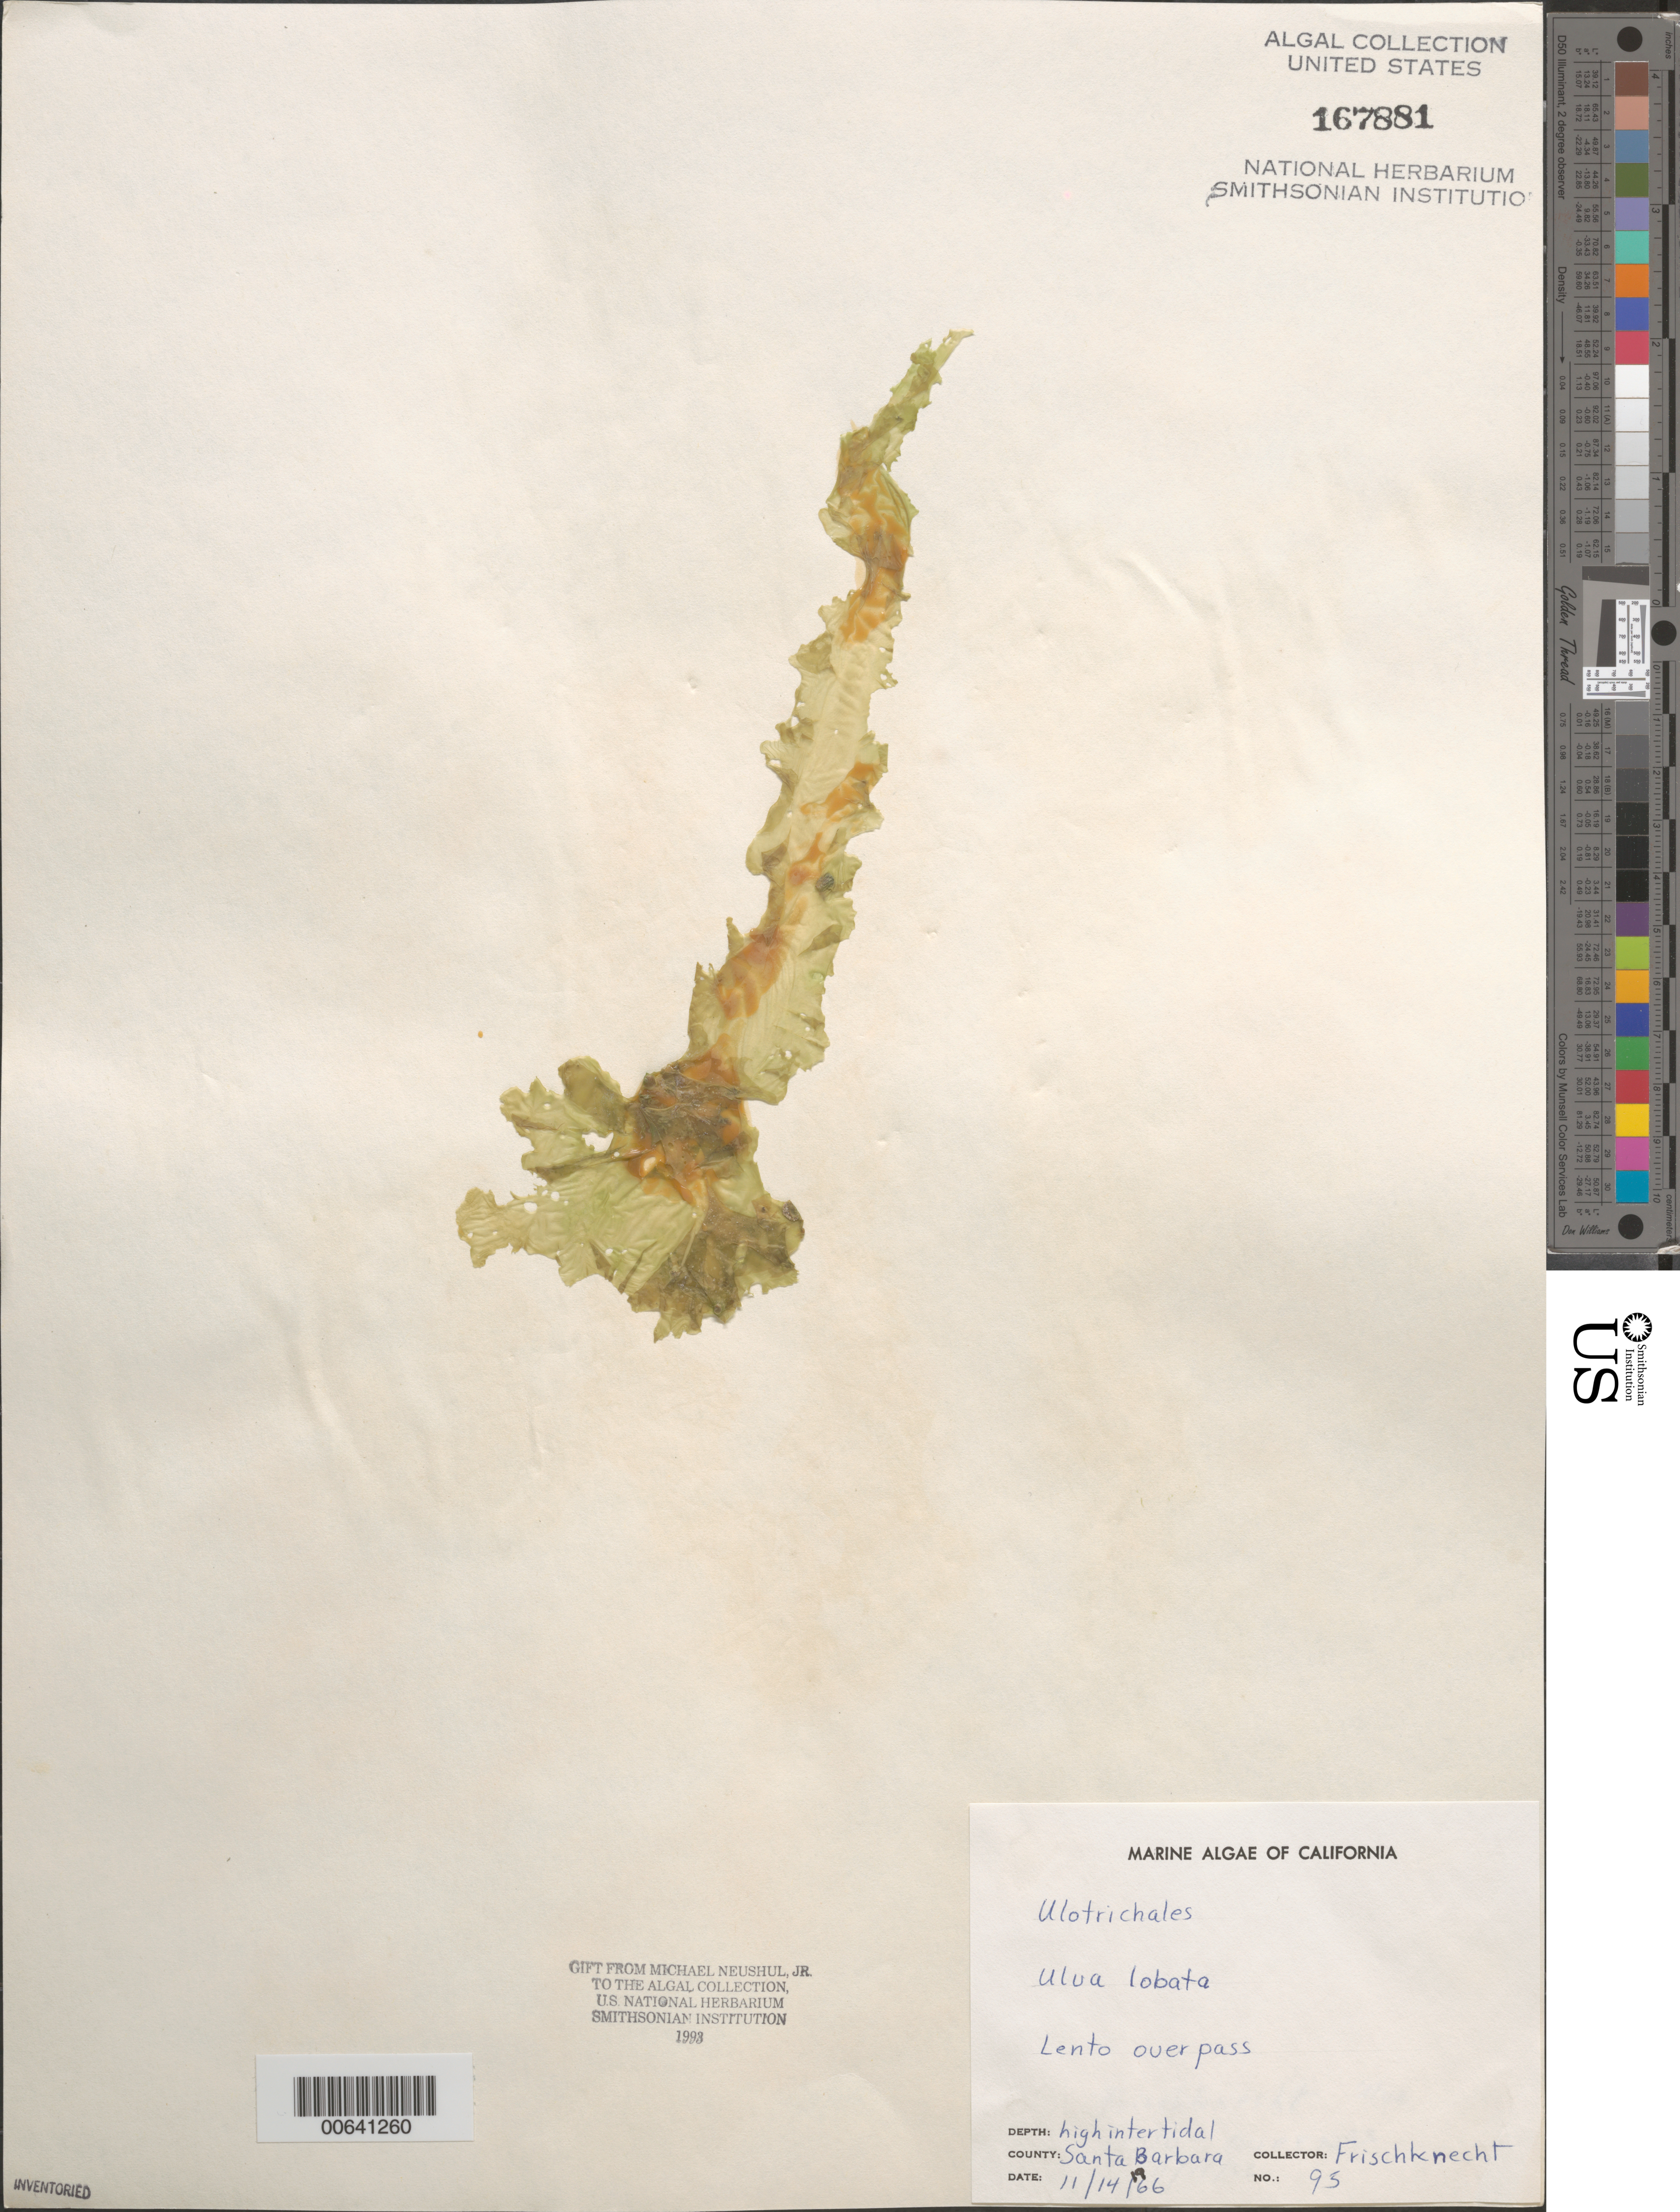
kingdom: Plantae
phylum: Chlorophyta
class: Ulvophyceae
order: Ulvales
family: Ulvaceae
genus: Ulva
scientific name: Ulva lactuca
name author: L.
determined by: Algae name updating Project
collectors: -. Frischknecht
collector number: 95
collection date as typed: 14 Nov 1966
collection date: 1966-11-14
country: United States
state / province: California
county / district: Santa Barbara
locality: Lento Overpass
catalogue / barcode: US 167881